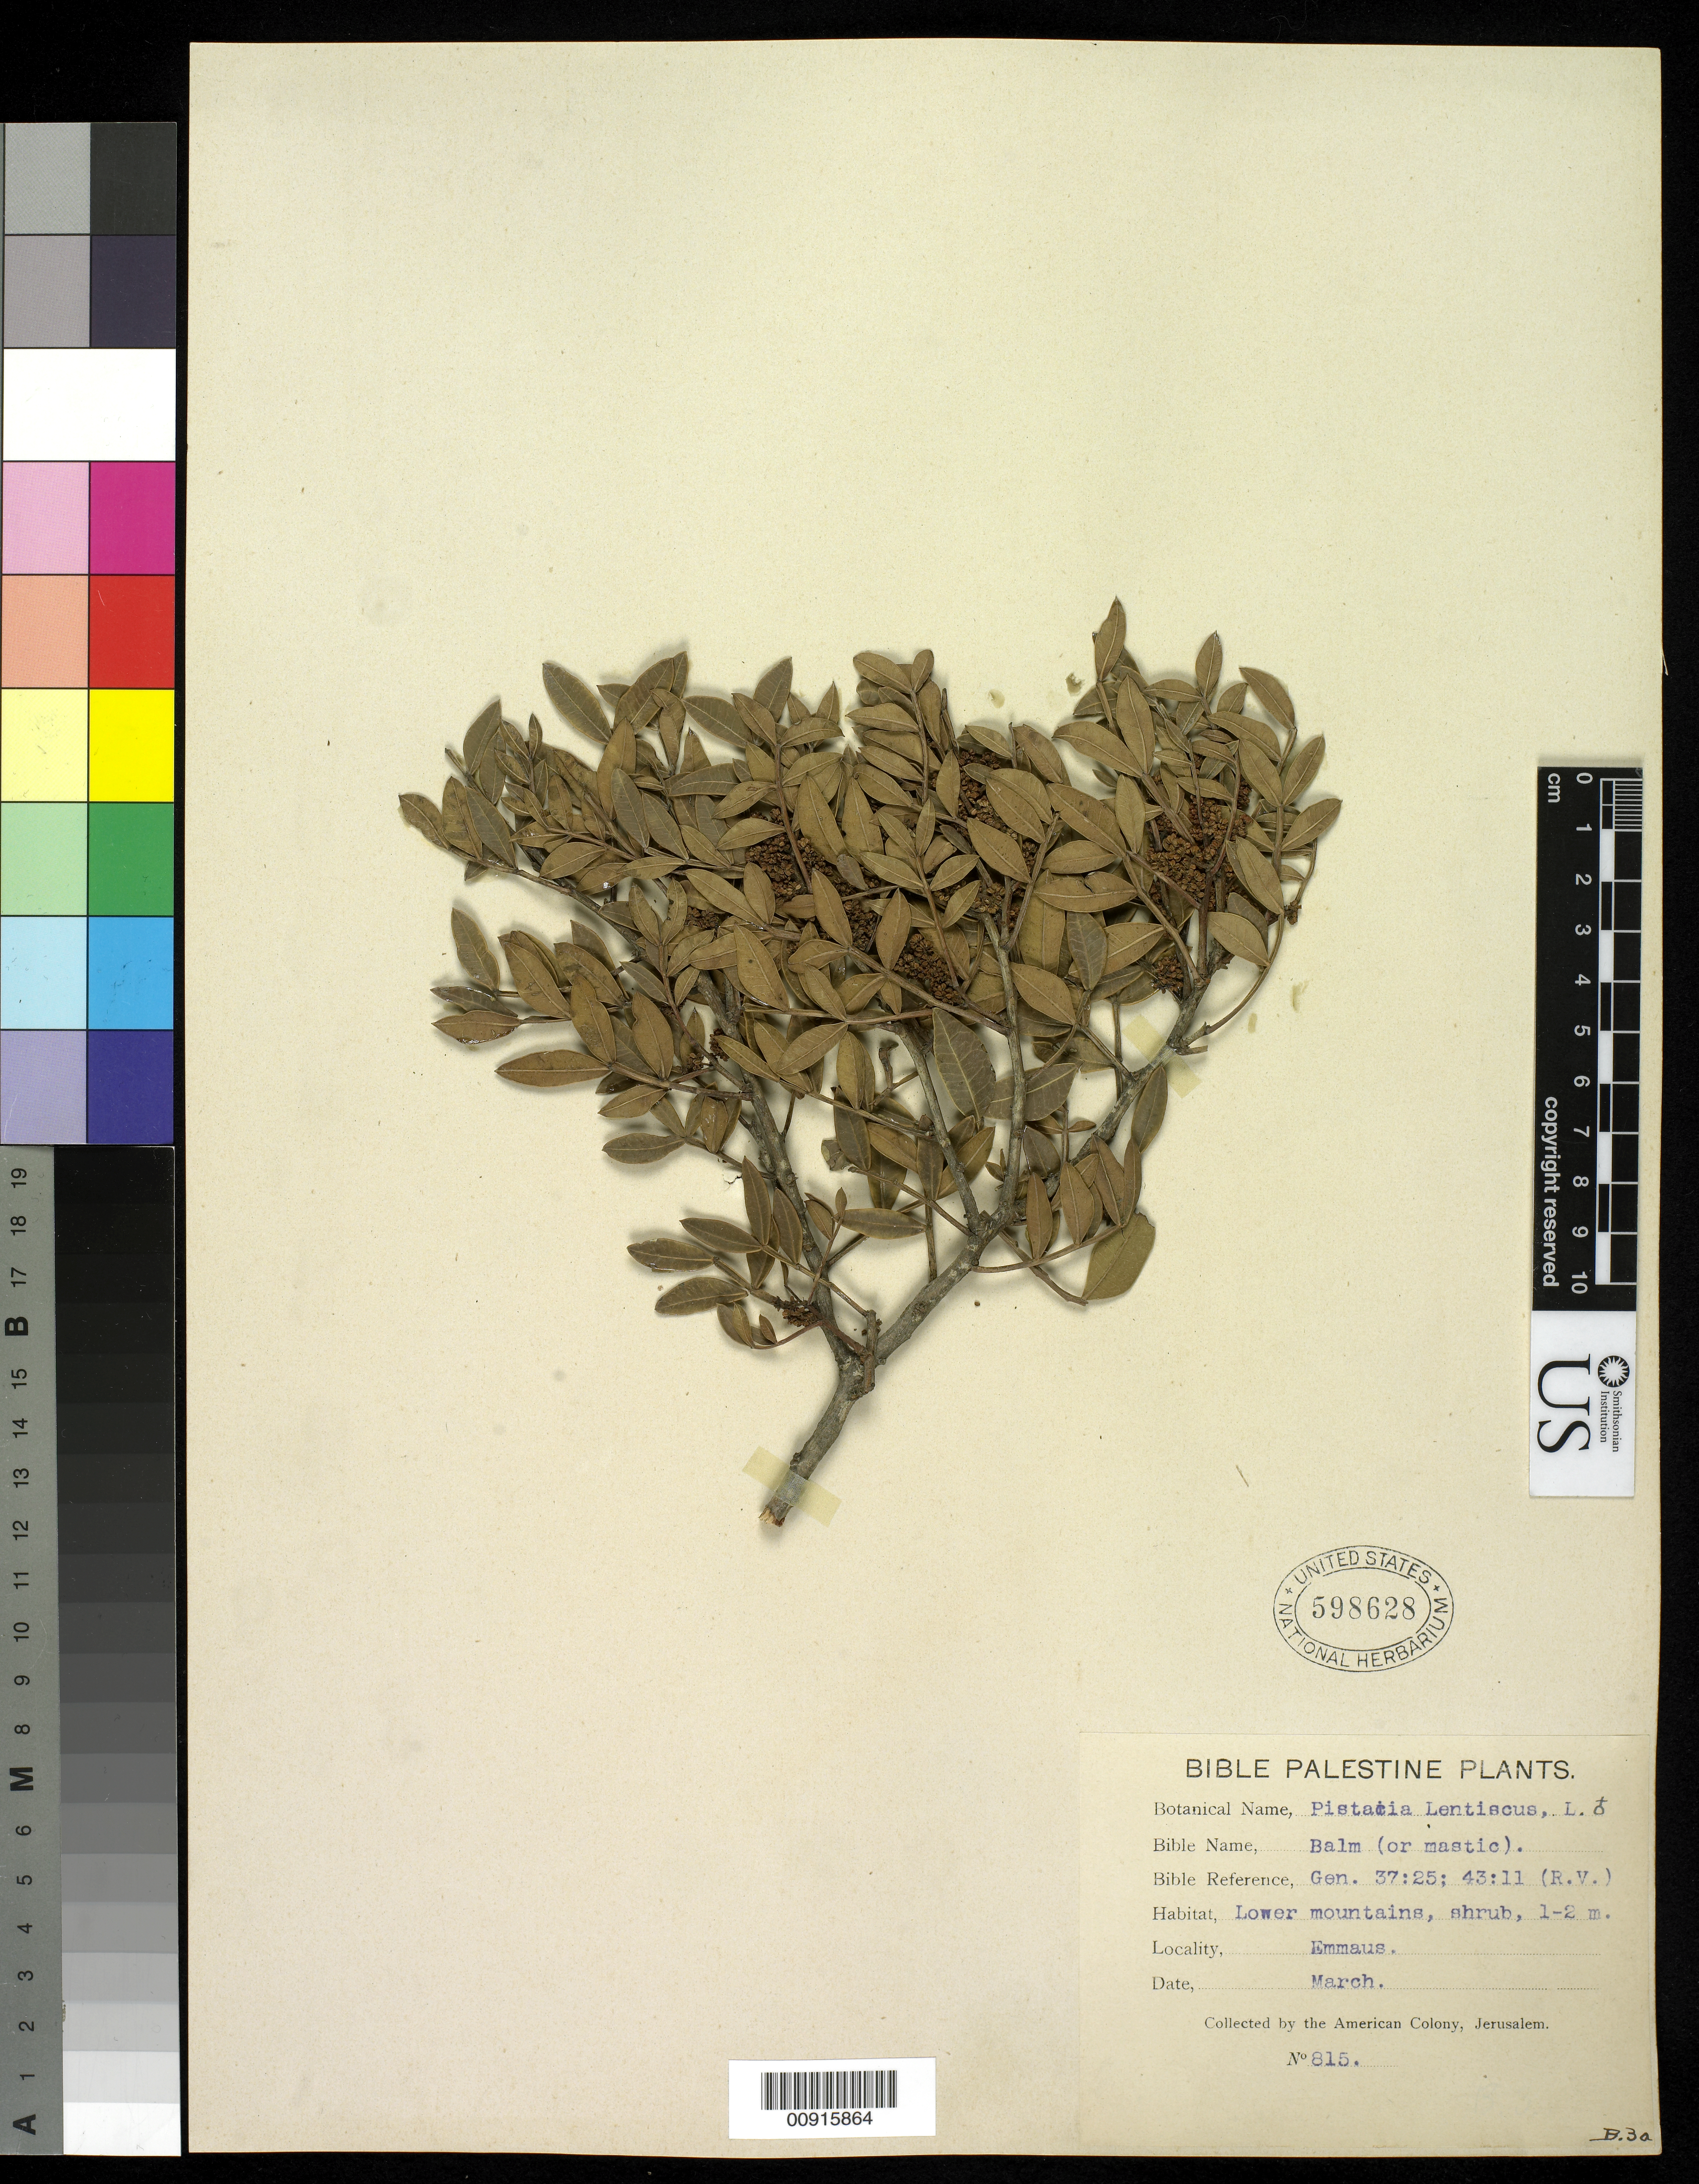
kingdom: Plantae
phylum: Tracheophyta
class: Magnoliopsida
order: Sapindales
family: Anacardiaceae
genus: Pistacia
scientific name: Pistacia lentiscus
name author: L.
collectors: American Colony, Jerusalem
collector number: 815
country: Israel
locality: Palestine. Emmaus.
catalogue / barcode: US 598628